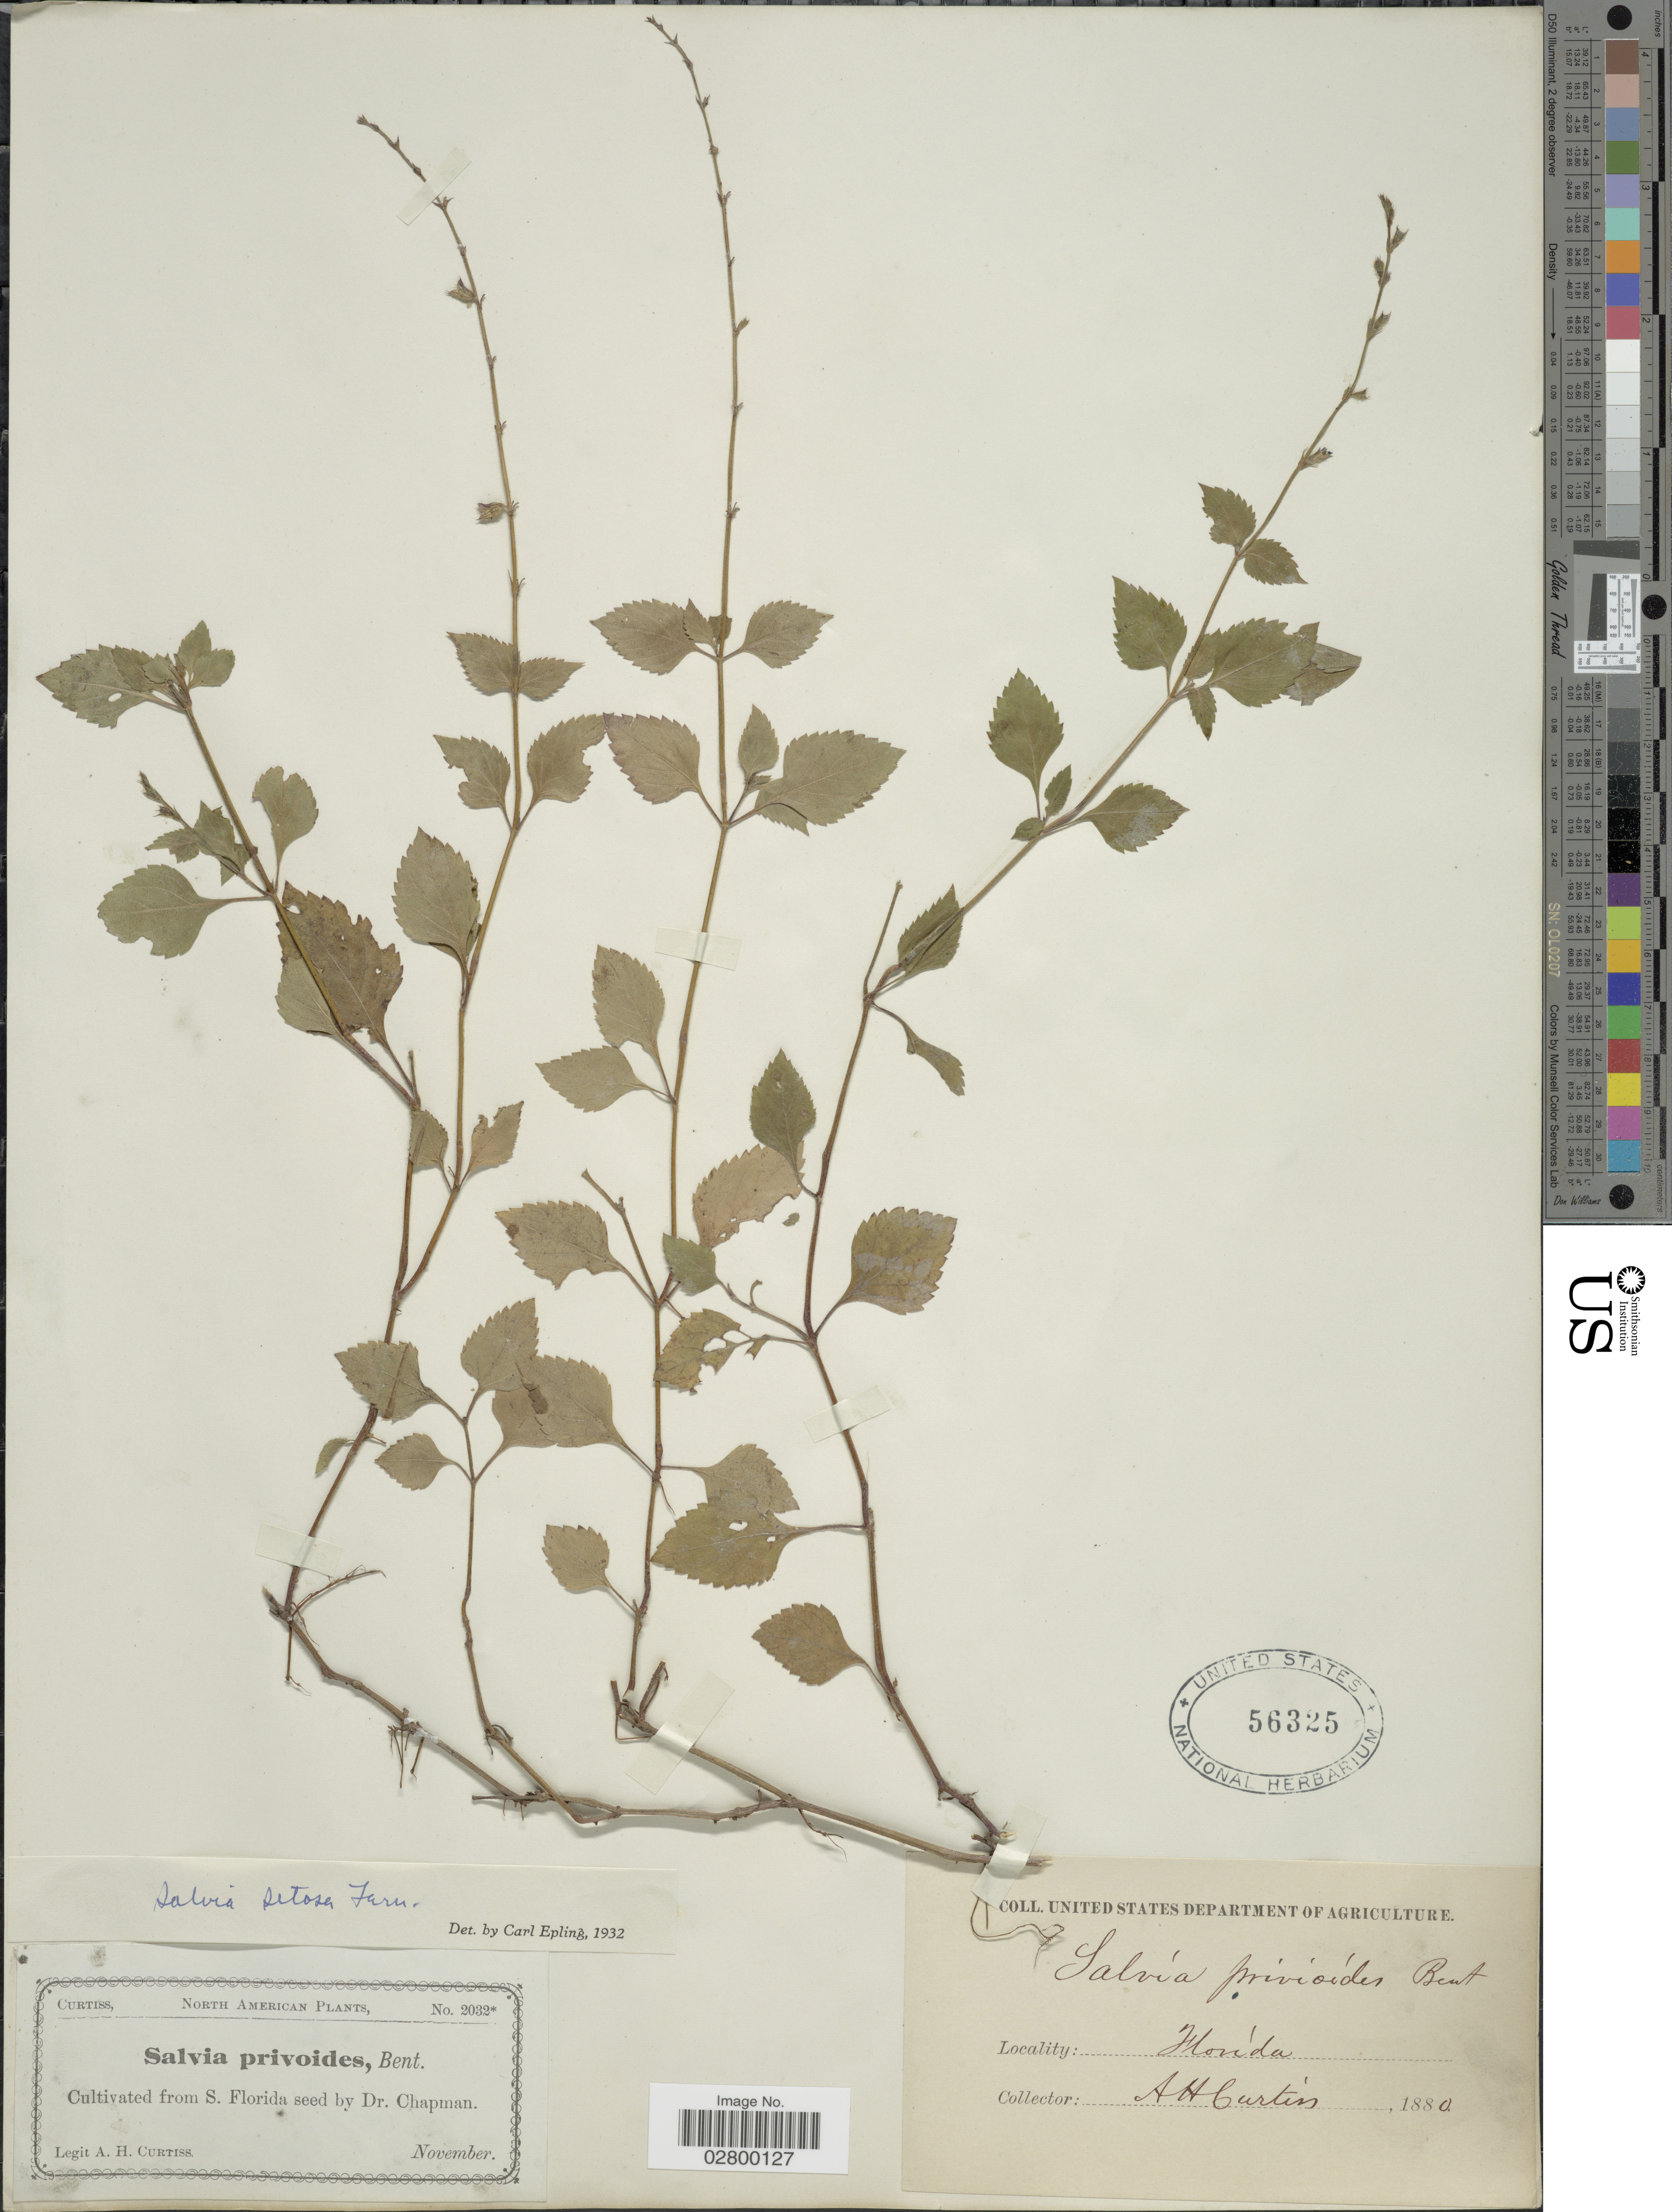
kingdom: Plantae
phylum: Tracheophyta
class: Magnoliopsida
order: Lamiales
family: Lamiaceae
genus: Salvia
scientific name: Salvia setosa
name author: Fernald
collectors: A. H. Curtiss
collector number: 2032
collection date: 1880-11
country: United States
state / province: Florida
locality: Cultivated from S. Florida.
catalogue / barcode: US 56325